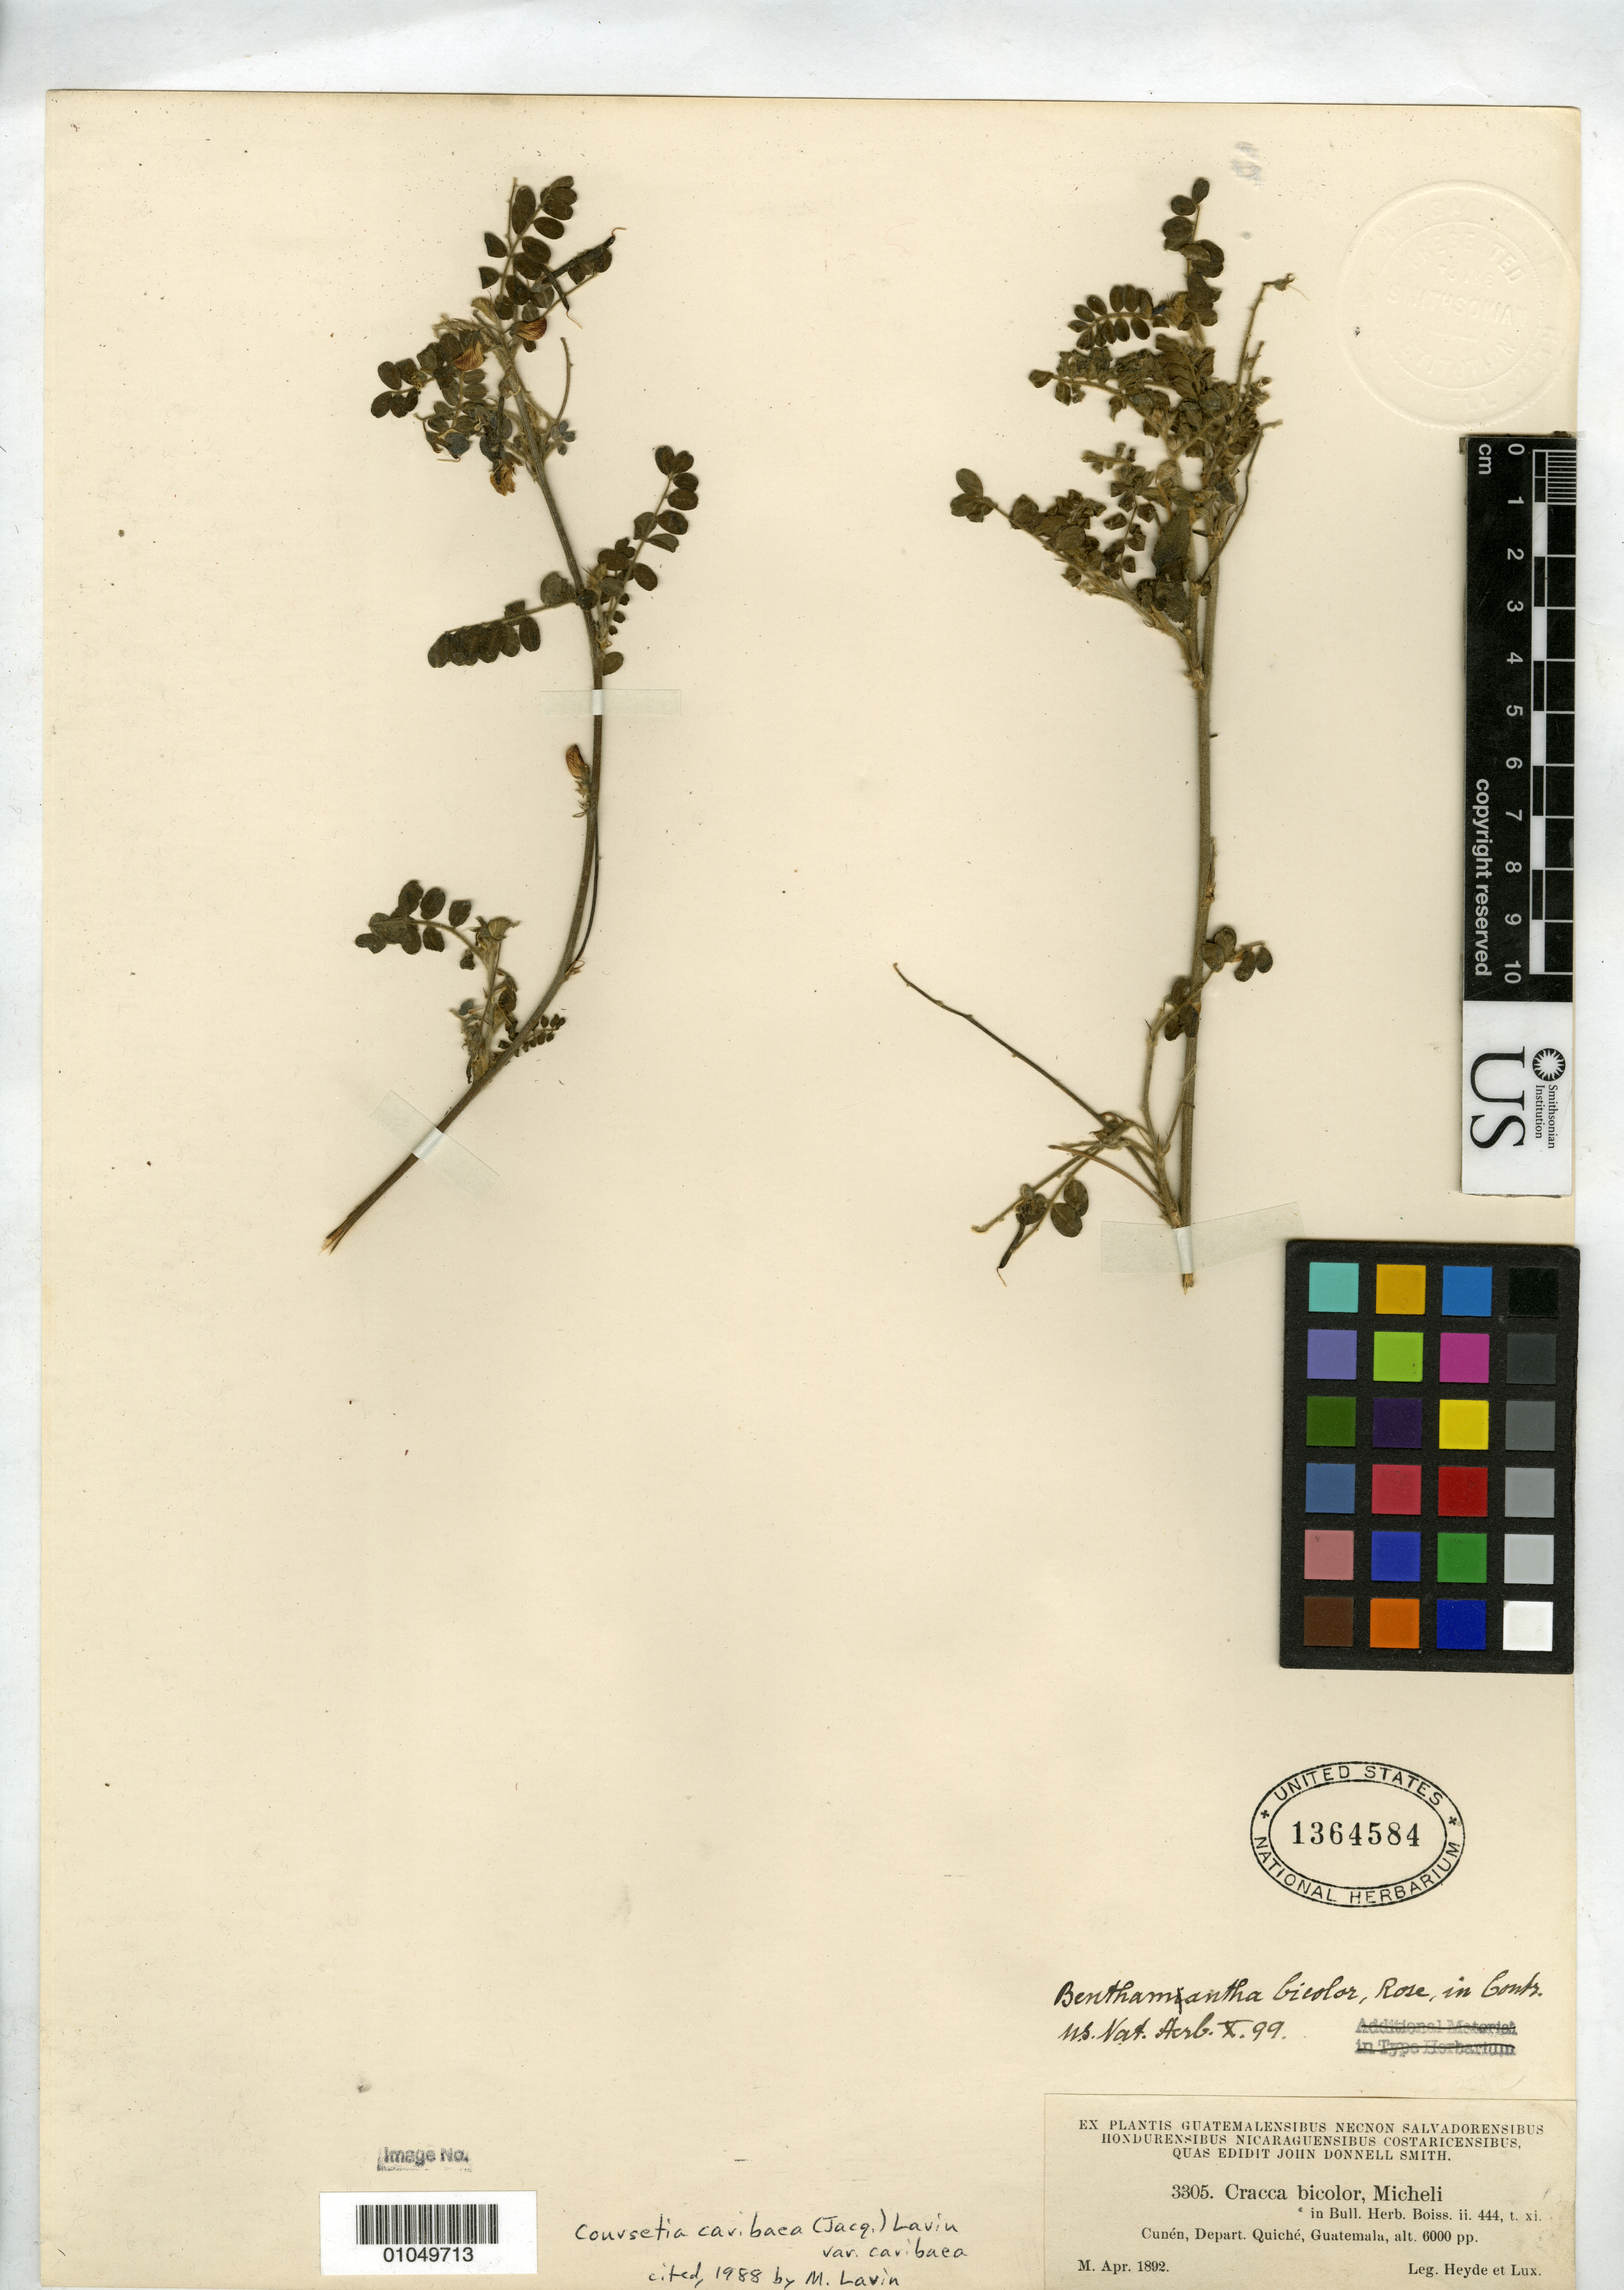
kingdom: Plantae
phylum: Tracheophyta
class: Magnoliopsida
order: Fabales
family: Fabaceae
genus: Cracca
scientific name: Cracca bicolor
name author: Micheli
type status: Isotype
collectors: E. T. Heyde & E. Lux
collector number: J.D.S. 3305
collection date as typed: Apr 1892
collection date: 1892-04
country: Guatemala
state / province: El Quiché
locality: Cunén, Depart. Quiché.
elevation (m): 1829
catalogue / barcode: US 1364584